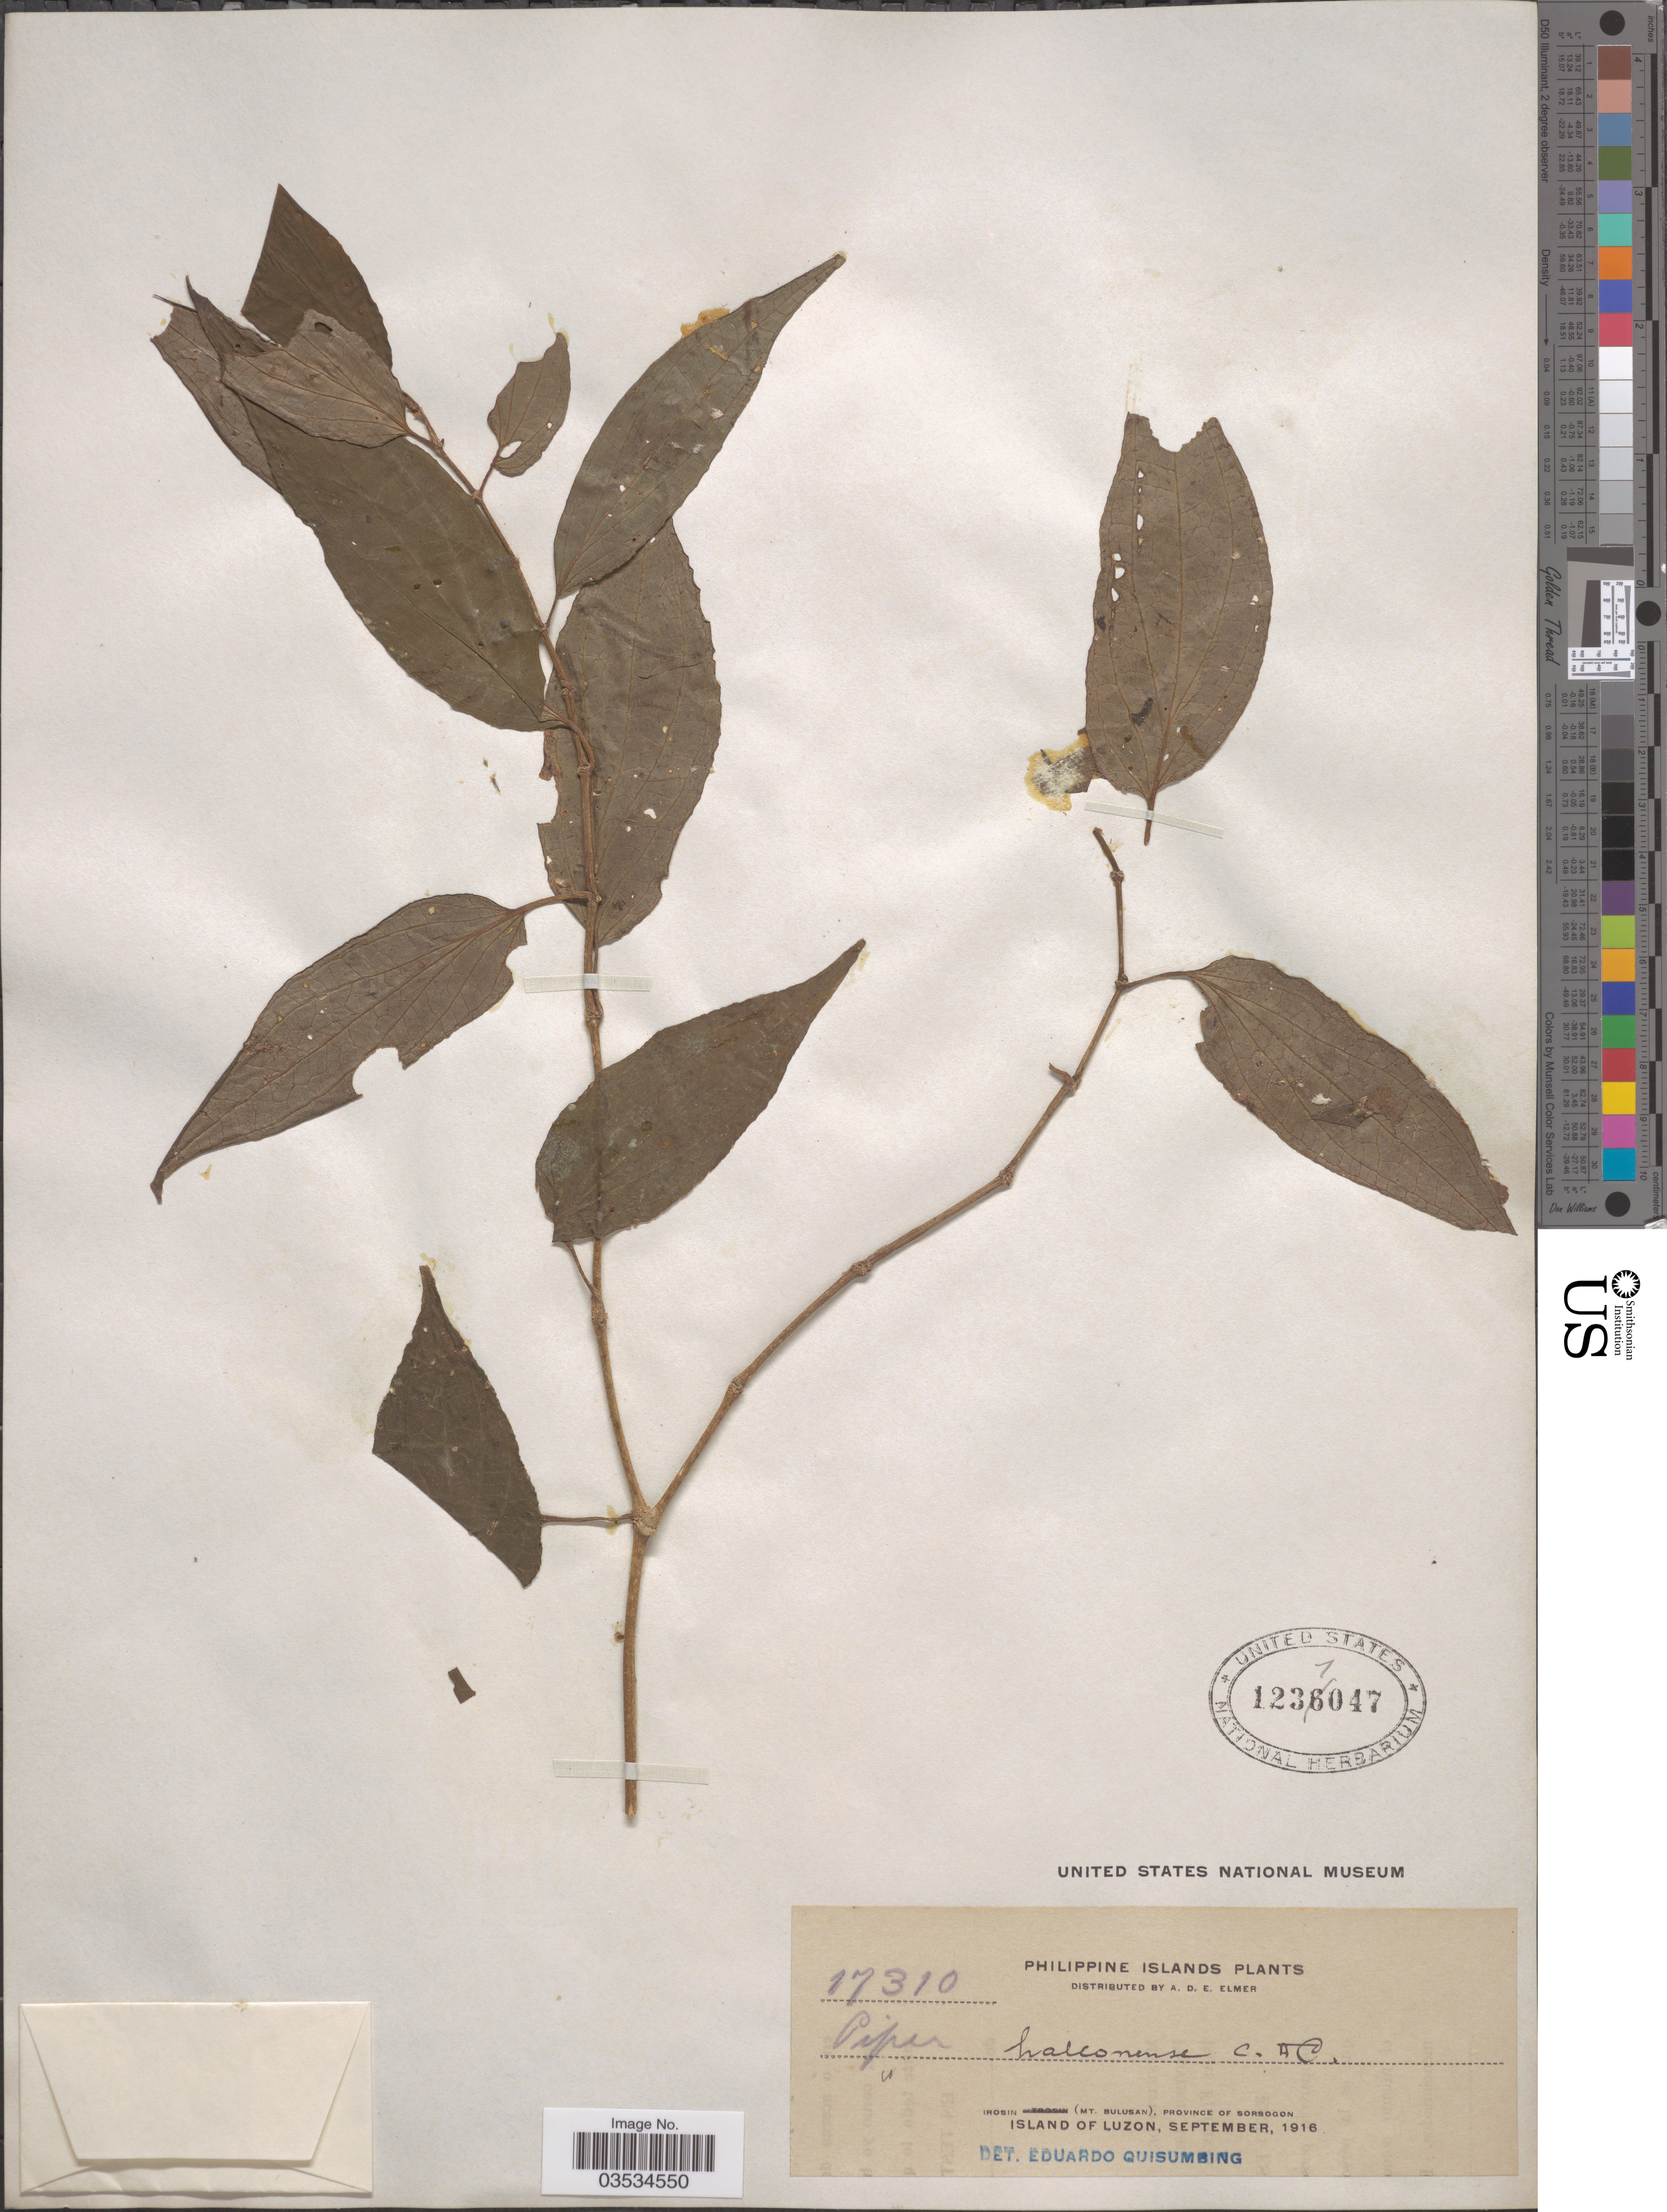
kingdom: Plantae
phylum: Tracheophyta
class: Magnoliopsida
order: Piperales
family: Piperaceae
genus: Piper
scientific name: Piper halconense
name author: C. DC.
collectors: A. D. E. Elmer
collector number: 17310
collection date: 1916-09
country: Philippines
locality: Philippine Islands. Irosin (Mt. Bulusan), Province of Sorsogon. Island of Luzon.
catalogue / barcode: US 1237047